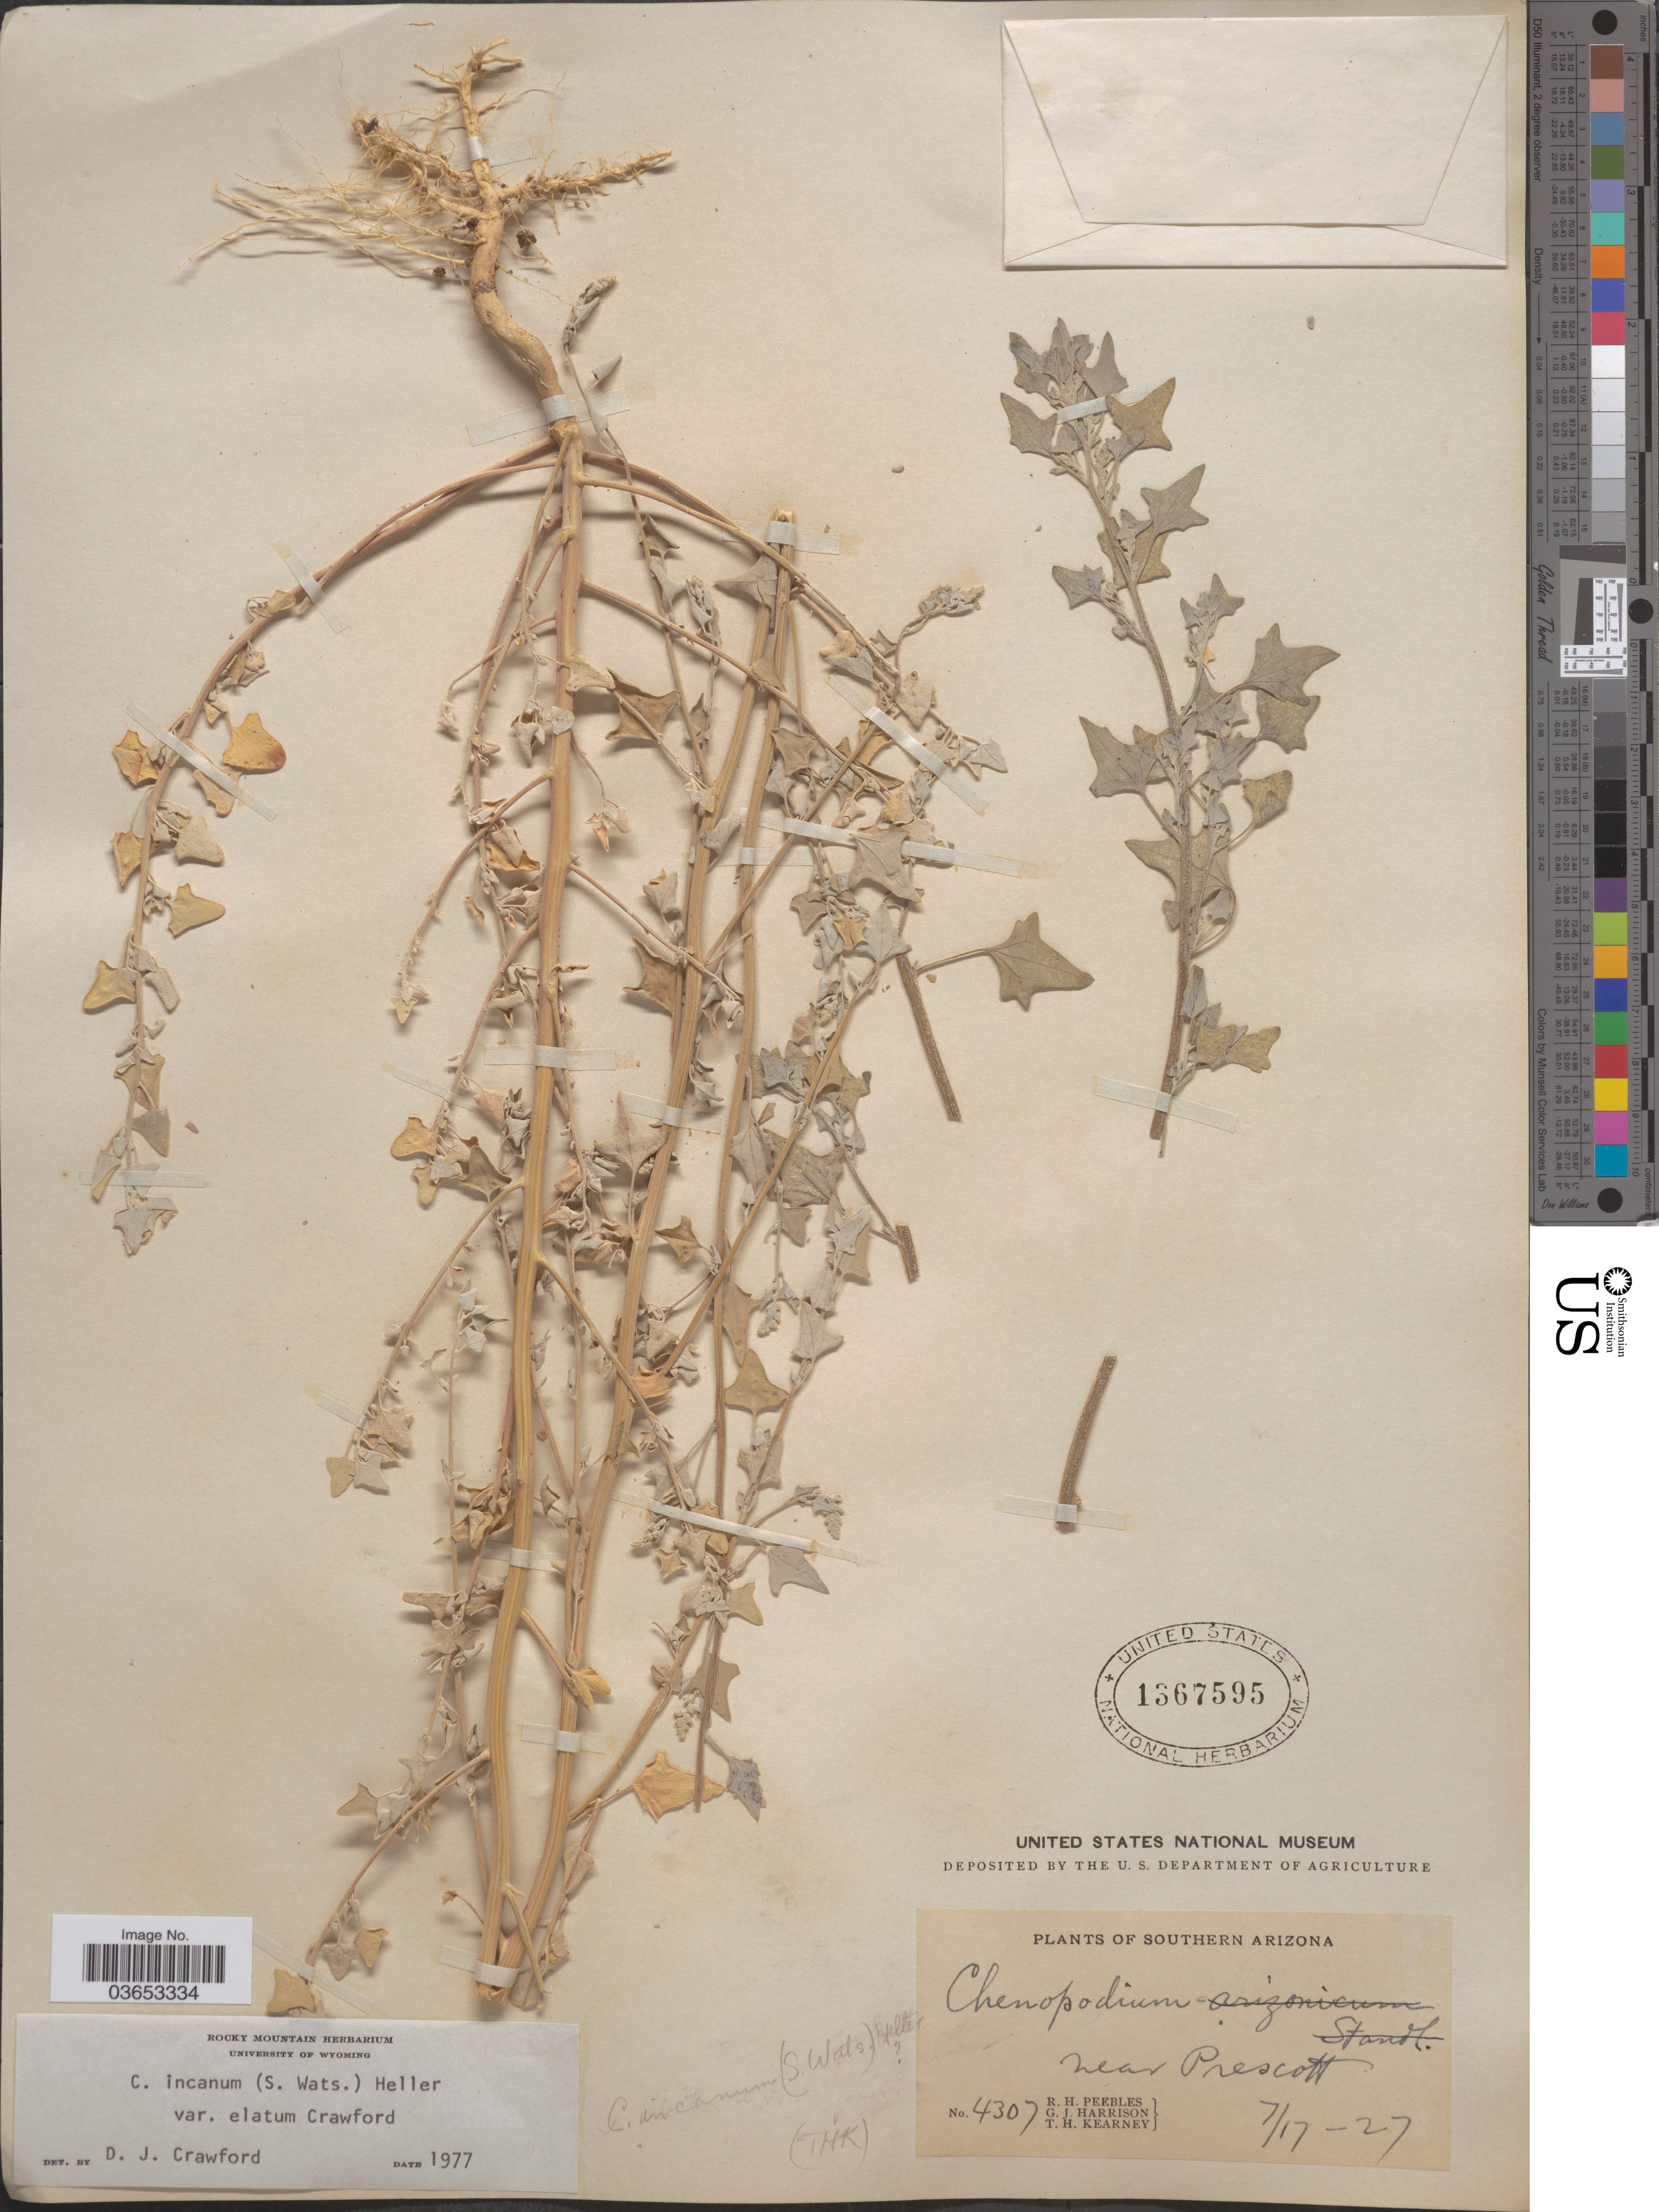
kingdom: Plantae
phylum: Tracheophyta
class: Magnoliopsida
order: Caryophyllales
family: Amaranthaceae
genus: Chenopodium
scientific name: Chenopodium incanum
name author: (S. Watson) A. Heller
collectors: R. H. Peebles, G. J. Harrison & T. H. Kearney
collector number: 4307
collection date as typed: Transcribed d/m/y: 17/7/27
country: United States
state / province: Arizona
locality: Southern Arizona, near Prescott.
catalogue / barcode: US 1367595